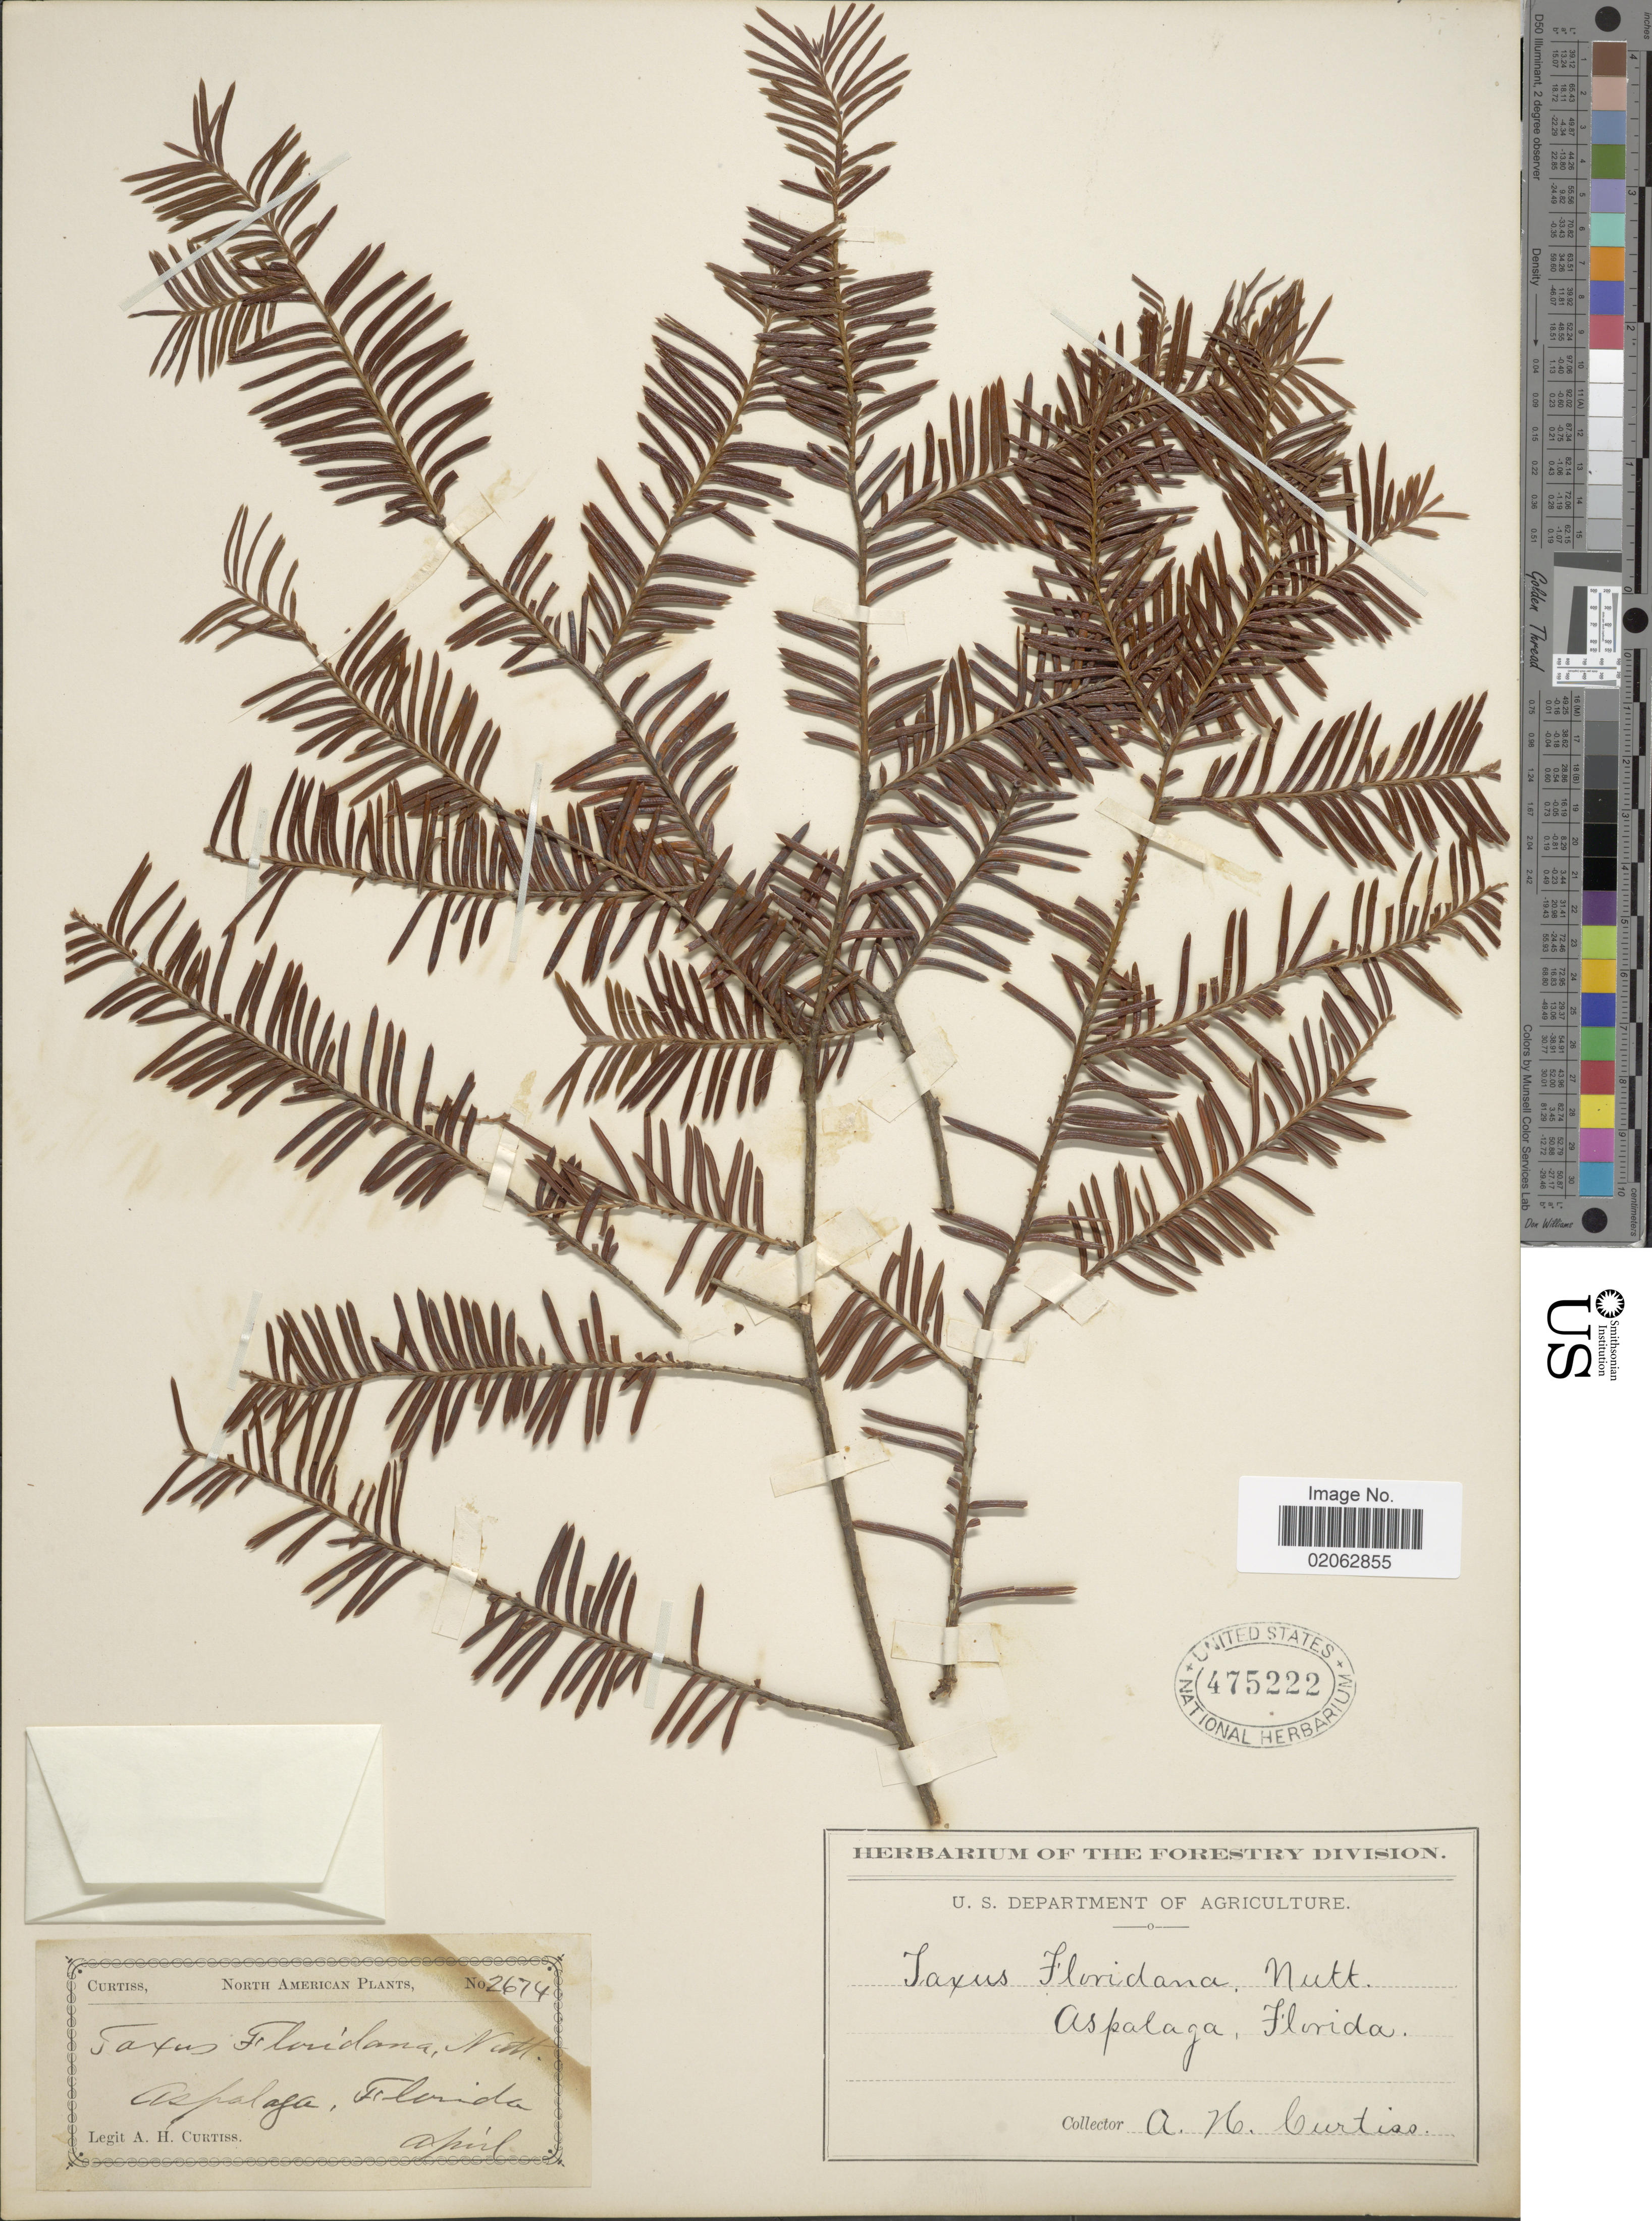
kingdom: Plantae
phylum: Tracheophyta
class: Pinopsida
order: Pinales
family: Taxaceae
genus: Taxus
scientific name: Taxus floridana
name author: Nutt. ex Chapm.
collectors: A. H. Curtiss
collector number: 2674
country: United States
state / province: Florida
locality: Aspalaga.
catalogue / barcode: US 475222